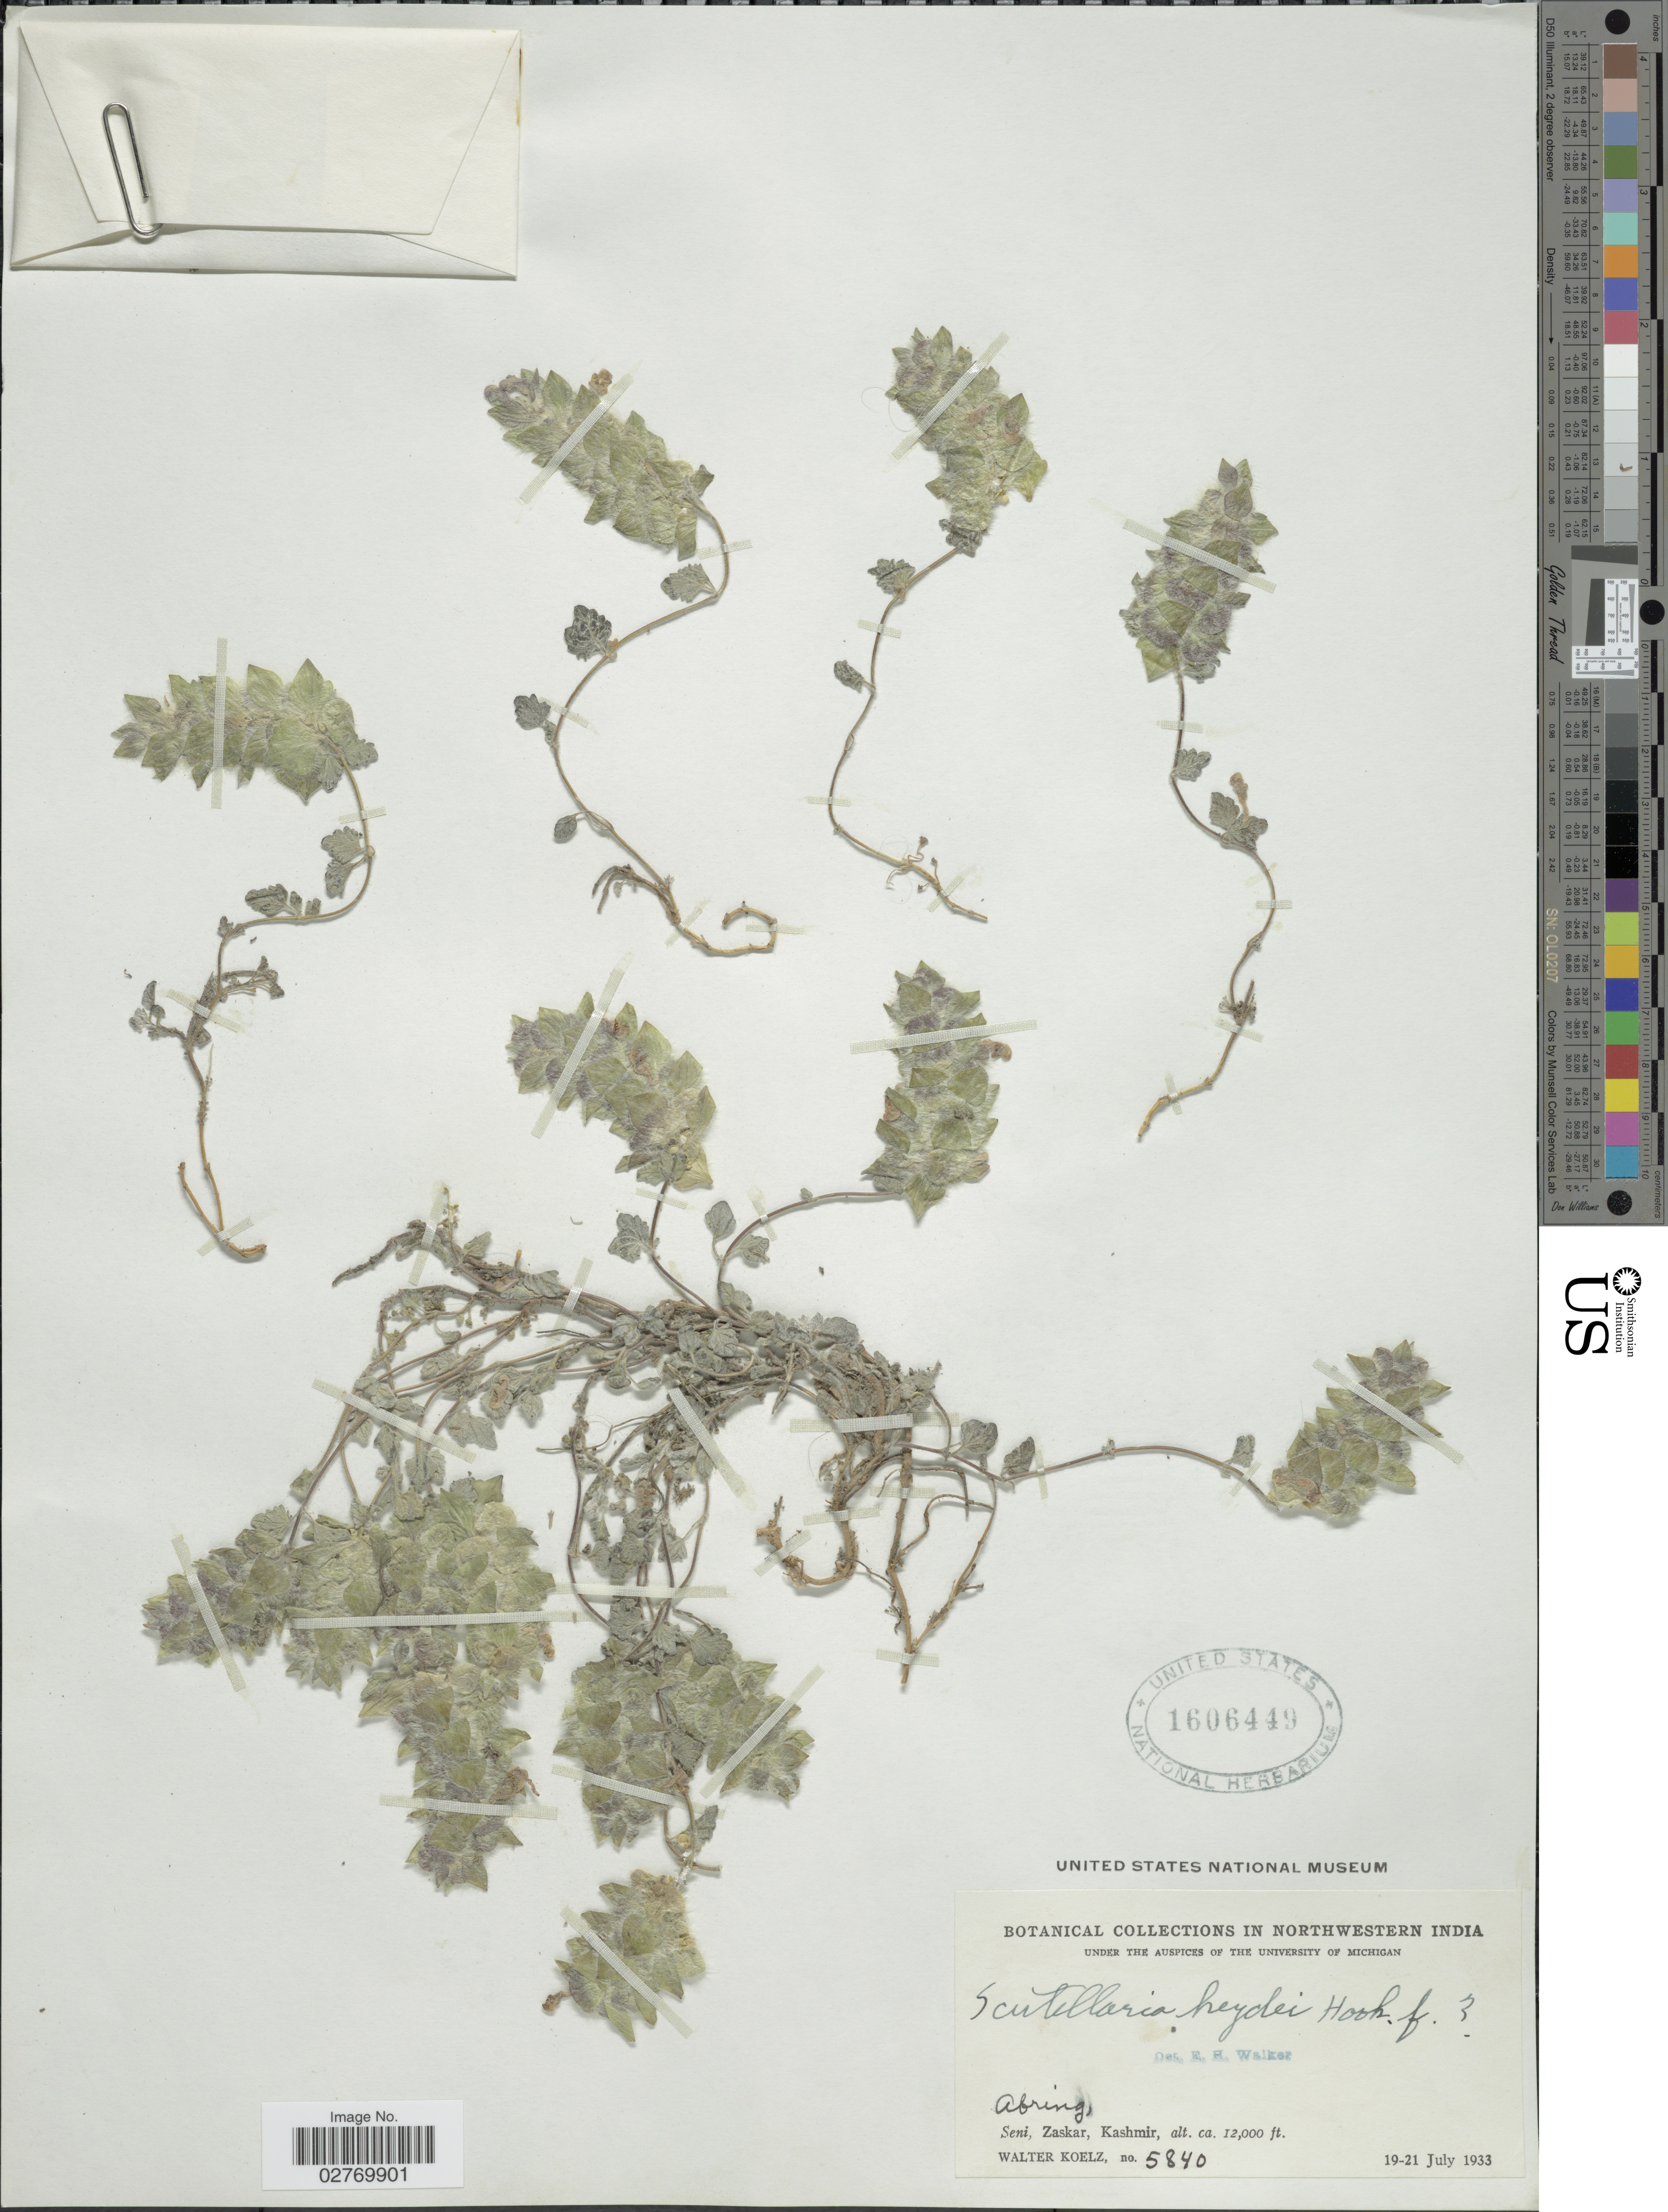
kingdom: Plantae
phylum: Tracheophyta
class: Magnoliopsida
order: Lamiales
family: Lamiaceae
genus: Scutellaria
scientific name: Scutellaria heydei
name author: Hook. f.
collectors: W. N. Koelz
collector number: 5840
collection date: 1933-07-19/1933-07-21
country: India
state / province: Jammu and Kashmir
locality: Northwestern India. Abring, Seni, Zaskar, Kashmir.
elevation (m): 3658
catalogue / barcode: US 1606449